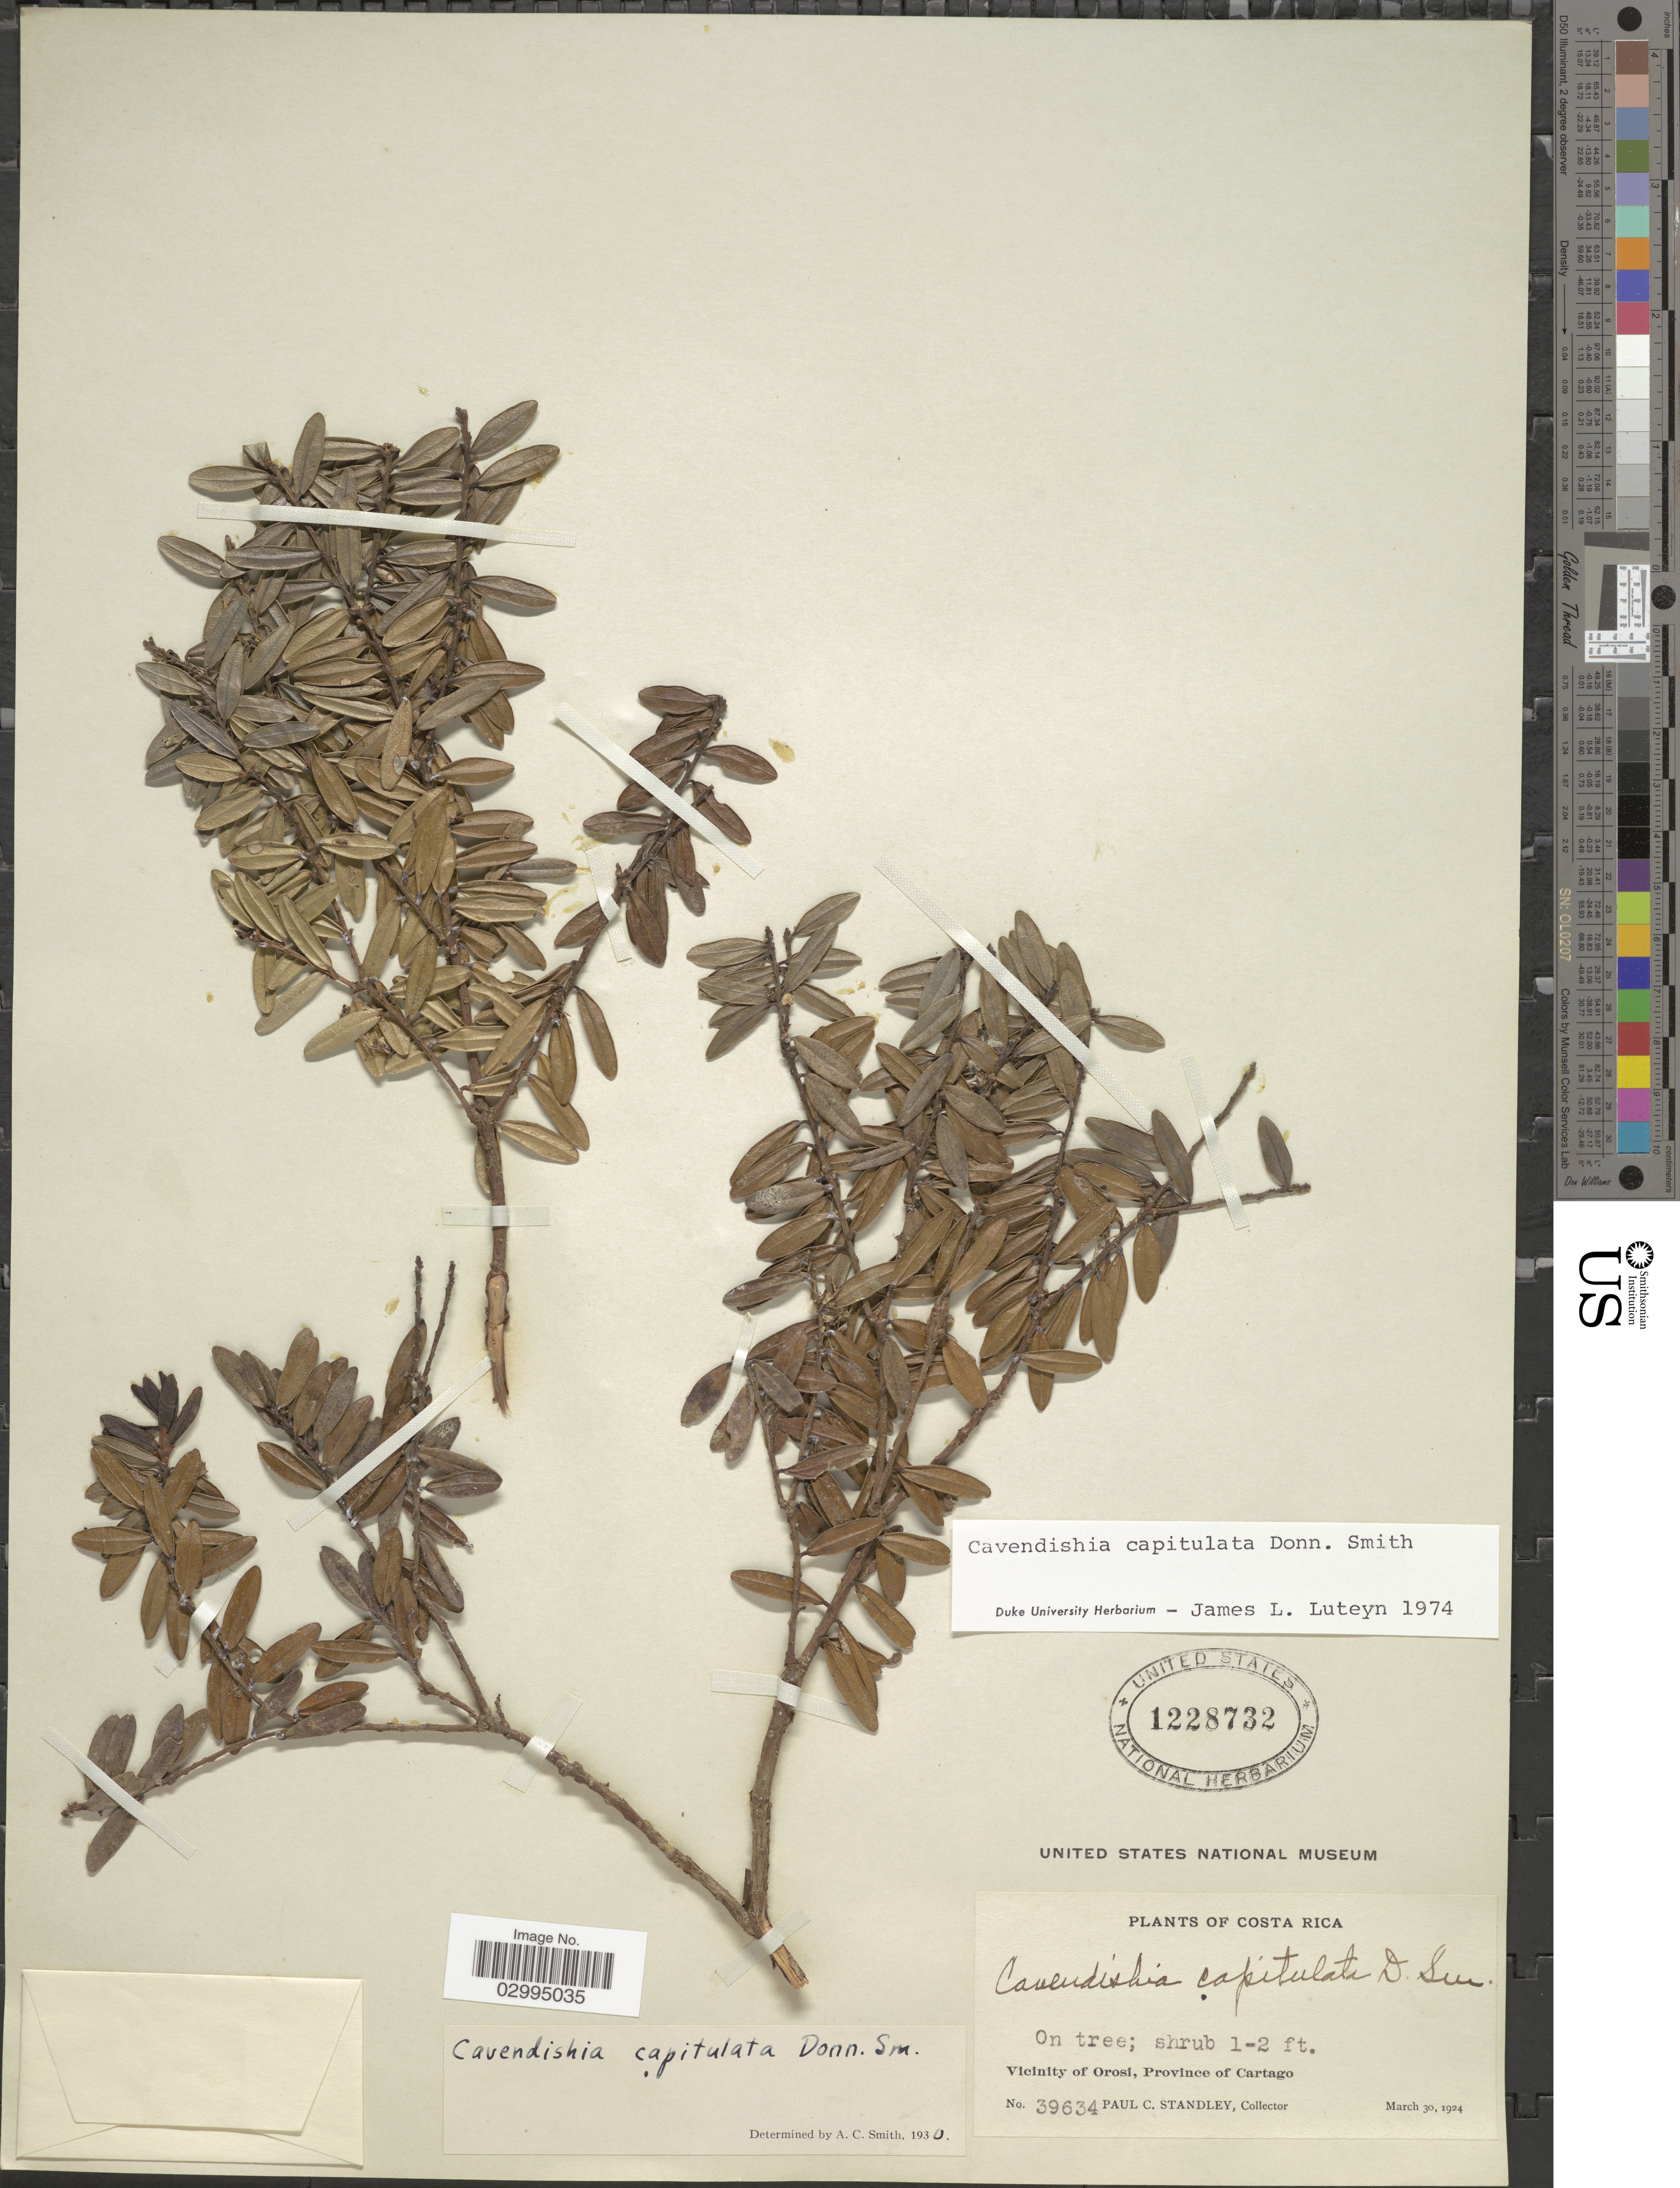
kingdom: Plantae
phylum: Tracheophyta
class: Magnoliopsida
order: Ericales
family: Ericaceae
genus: Cavendishia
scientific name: Cavendishia capitulata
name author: Donn. Sm.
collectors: P. C. Standley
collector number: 39634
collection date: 1924-03-30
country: Costa Rica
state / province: Cartago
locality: Vicinity of Orosi, Province of Cartago.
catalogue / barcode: US 1228732